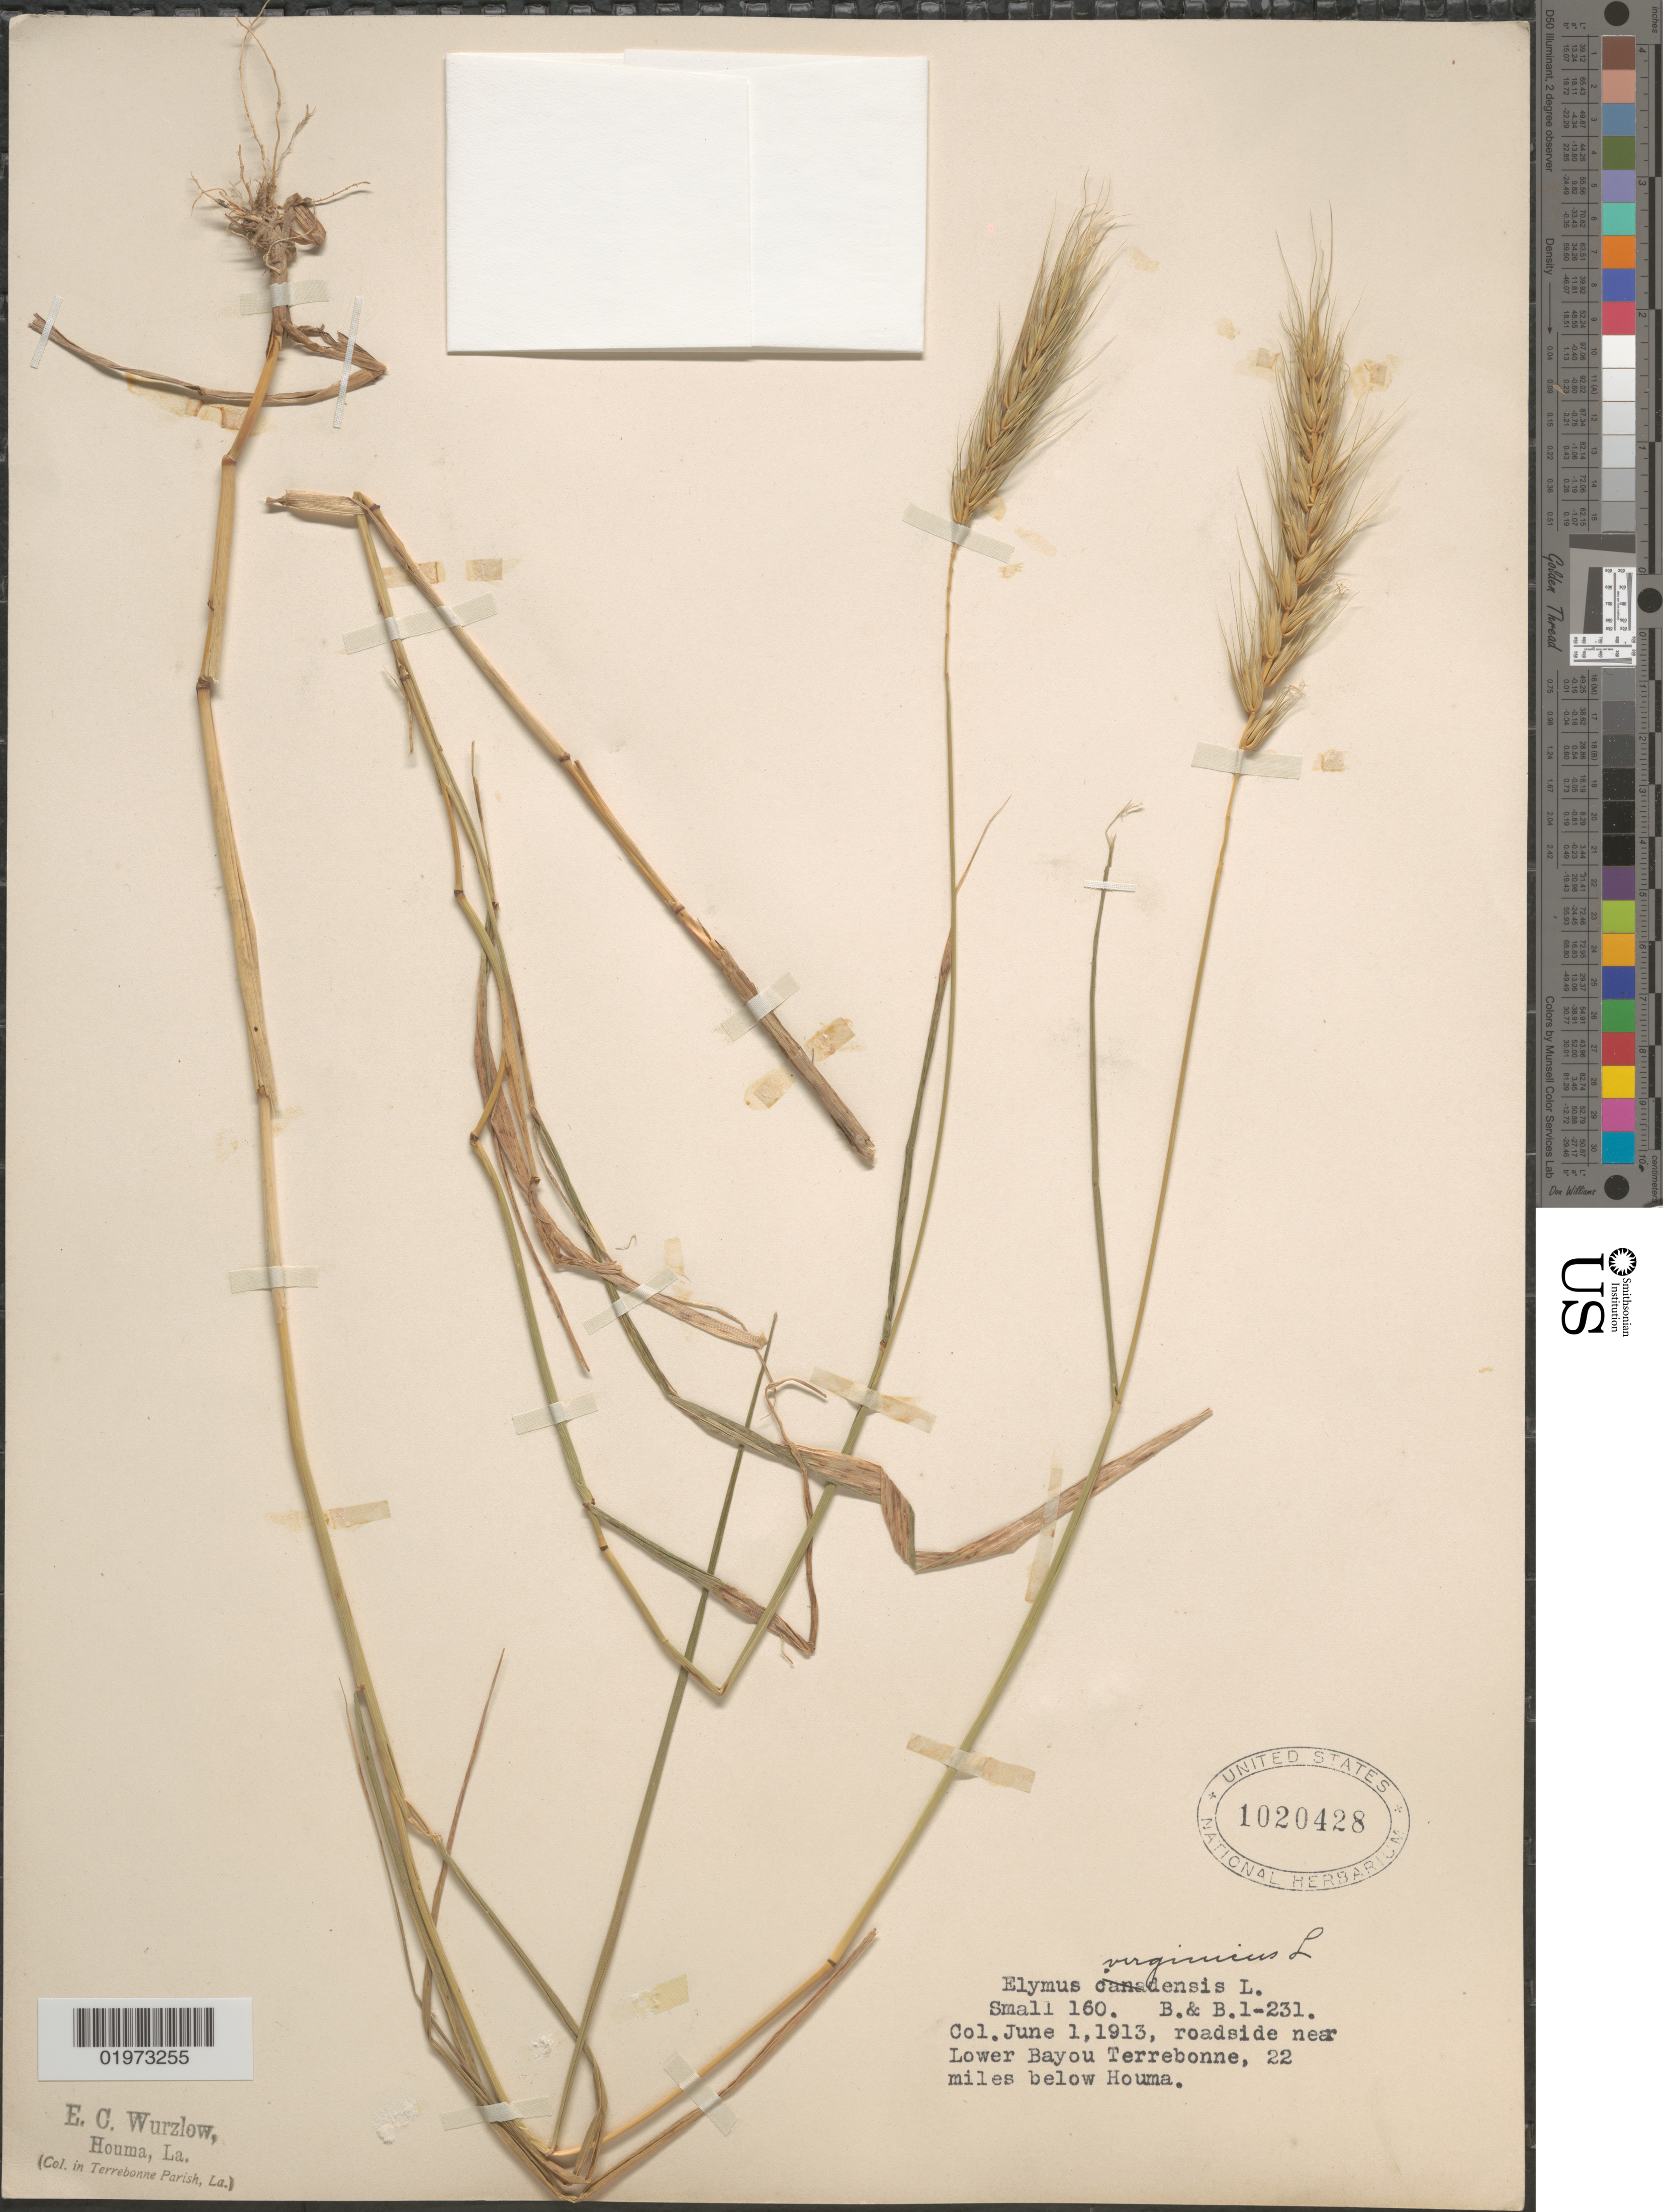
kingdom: Plantae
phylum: Tracheophyta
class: Liliopsida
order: Poales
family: Poaceae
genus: Elymus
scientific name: Elymus virginicus var. virginicus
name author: L.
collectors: E. Wurzlow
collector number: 160?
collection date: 1913-06-01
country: United States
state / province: Louisiana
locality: Roadside near Lower Bayou Terrebonne, 22 miles below Houma. Houma, (in Terrebonne Parish).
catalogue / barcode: US 1020428